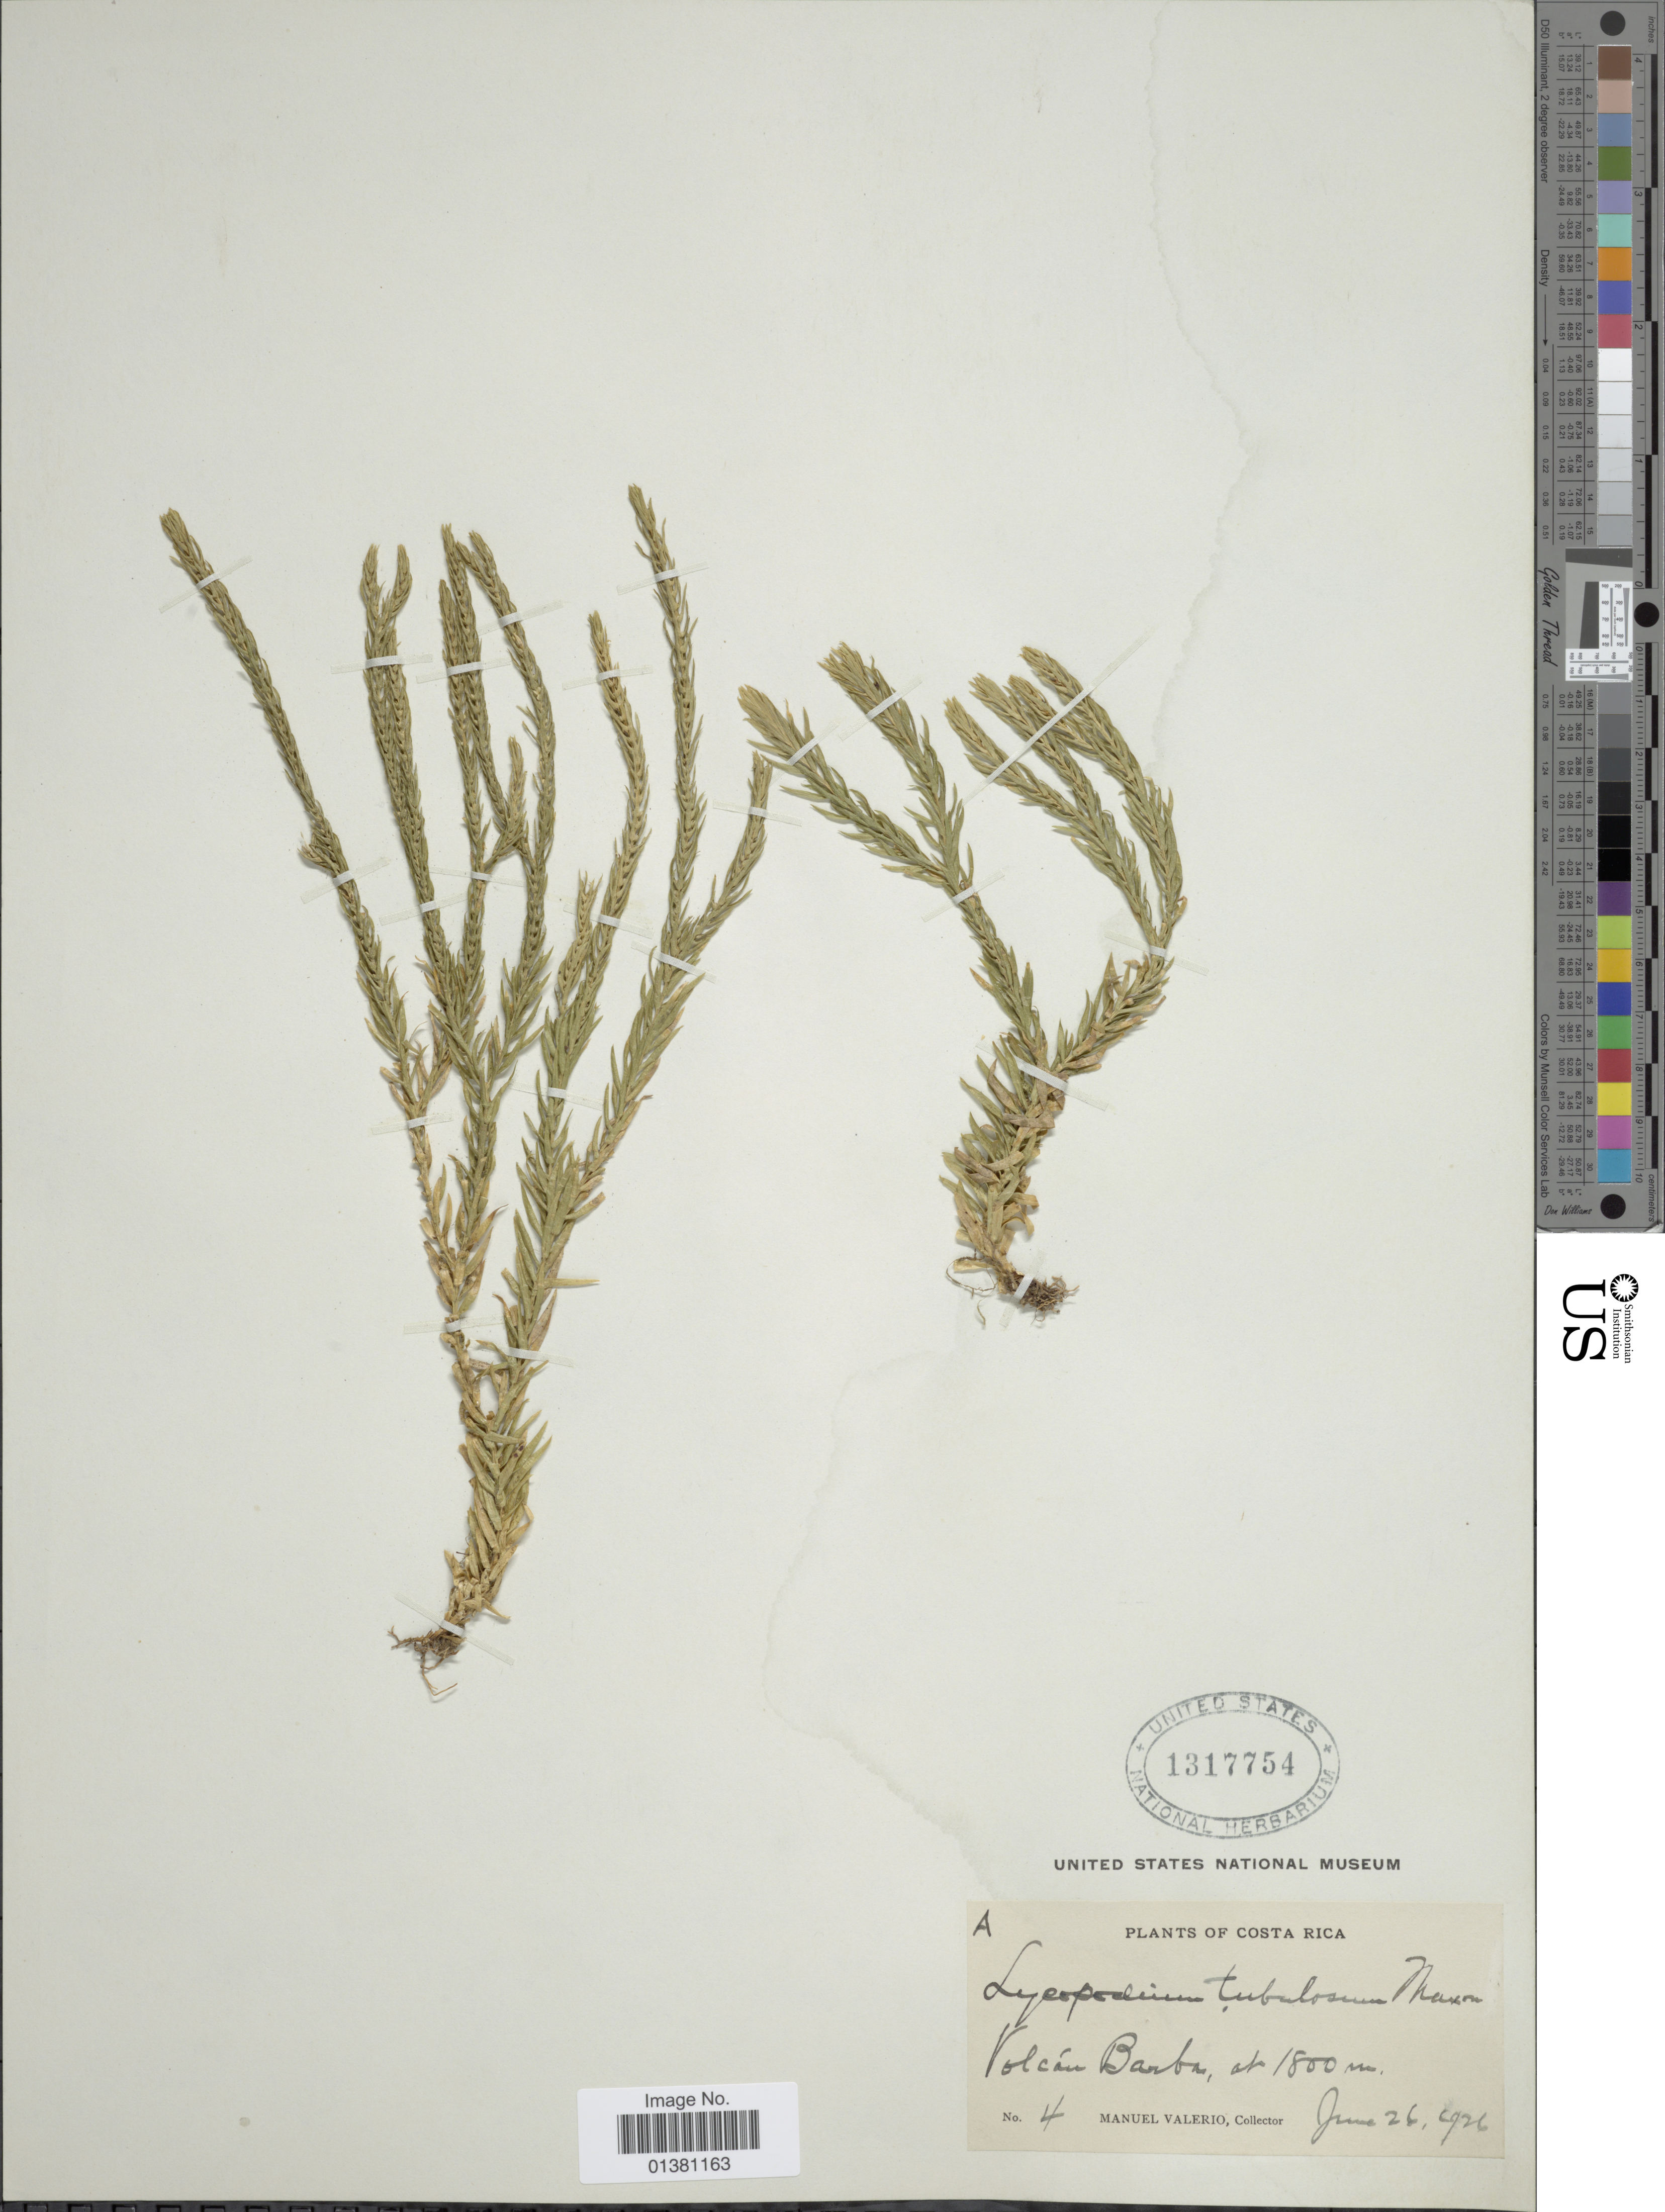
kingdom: Plantae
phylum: Tracheophyta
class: Lycopodiopsida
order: Lycopodiales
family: Lycopodiaceae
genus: Phlegmariurus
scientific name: Phlegmariurus tubulosus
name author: (Maxon) B. Øllg.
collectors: M. Valerio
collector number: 4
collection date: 1926-06-26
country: Costa Rica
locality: Volcán Barba [Barva Volcano]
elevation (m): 1800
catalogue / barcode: US 1317754